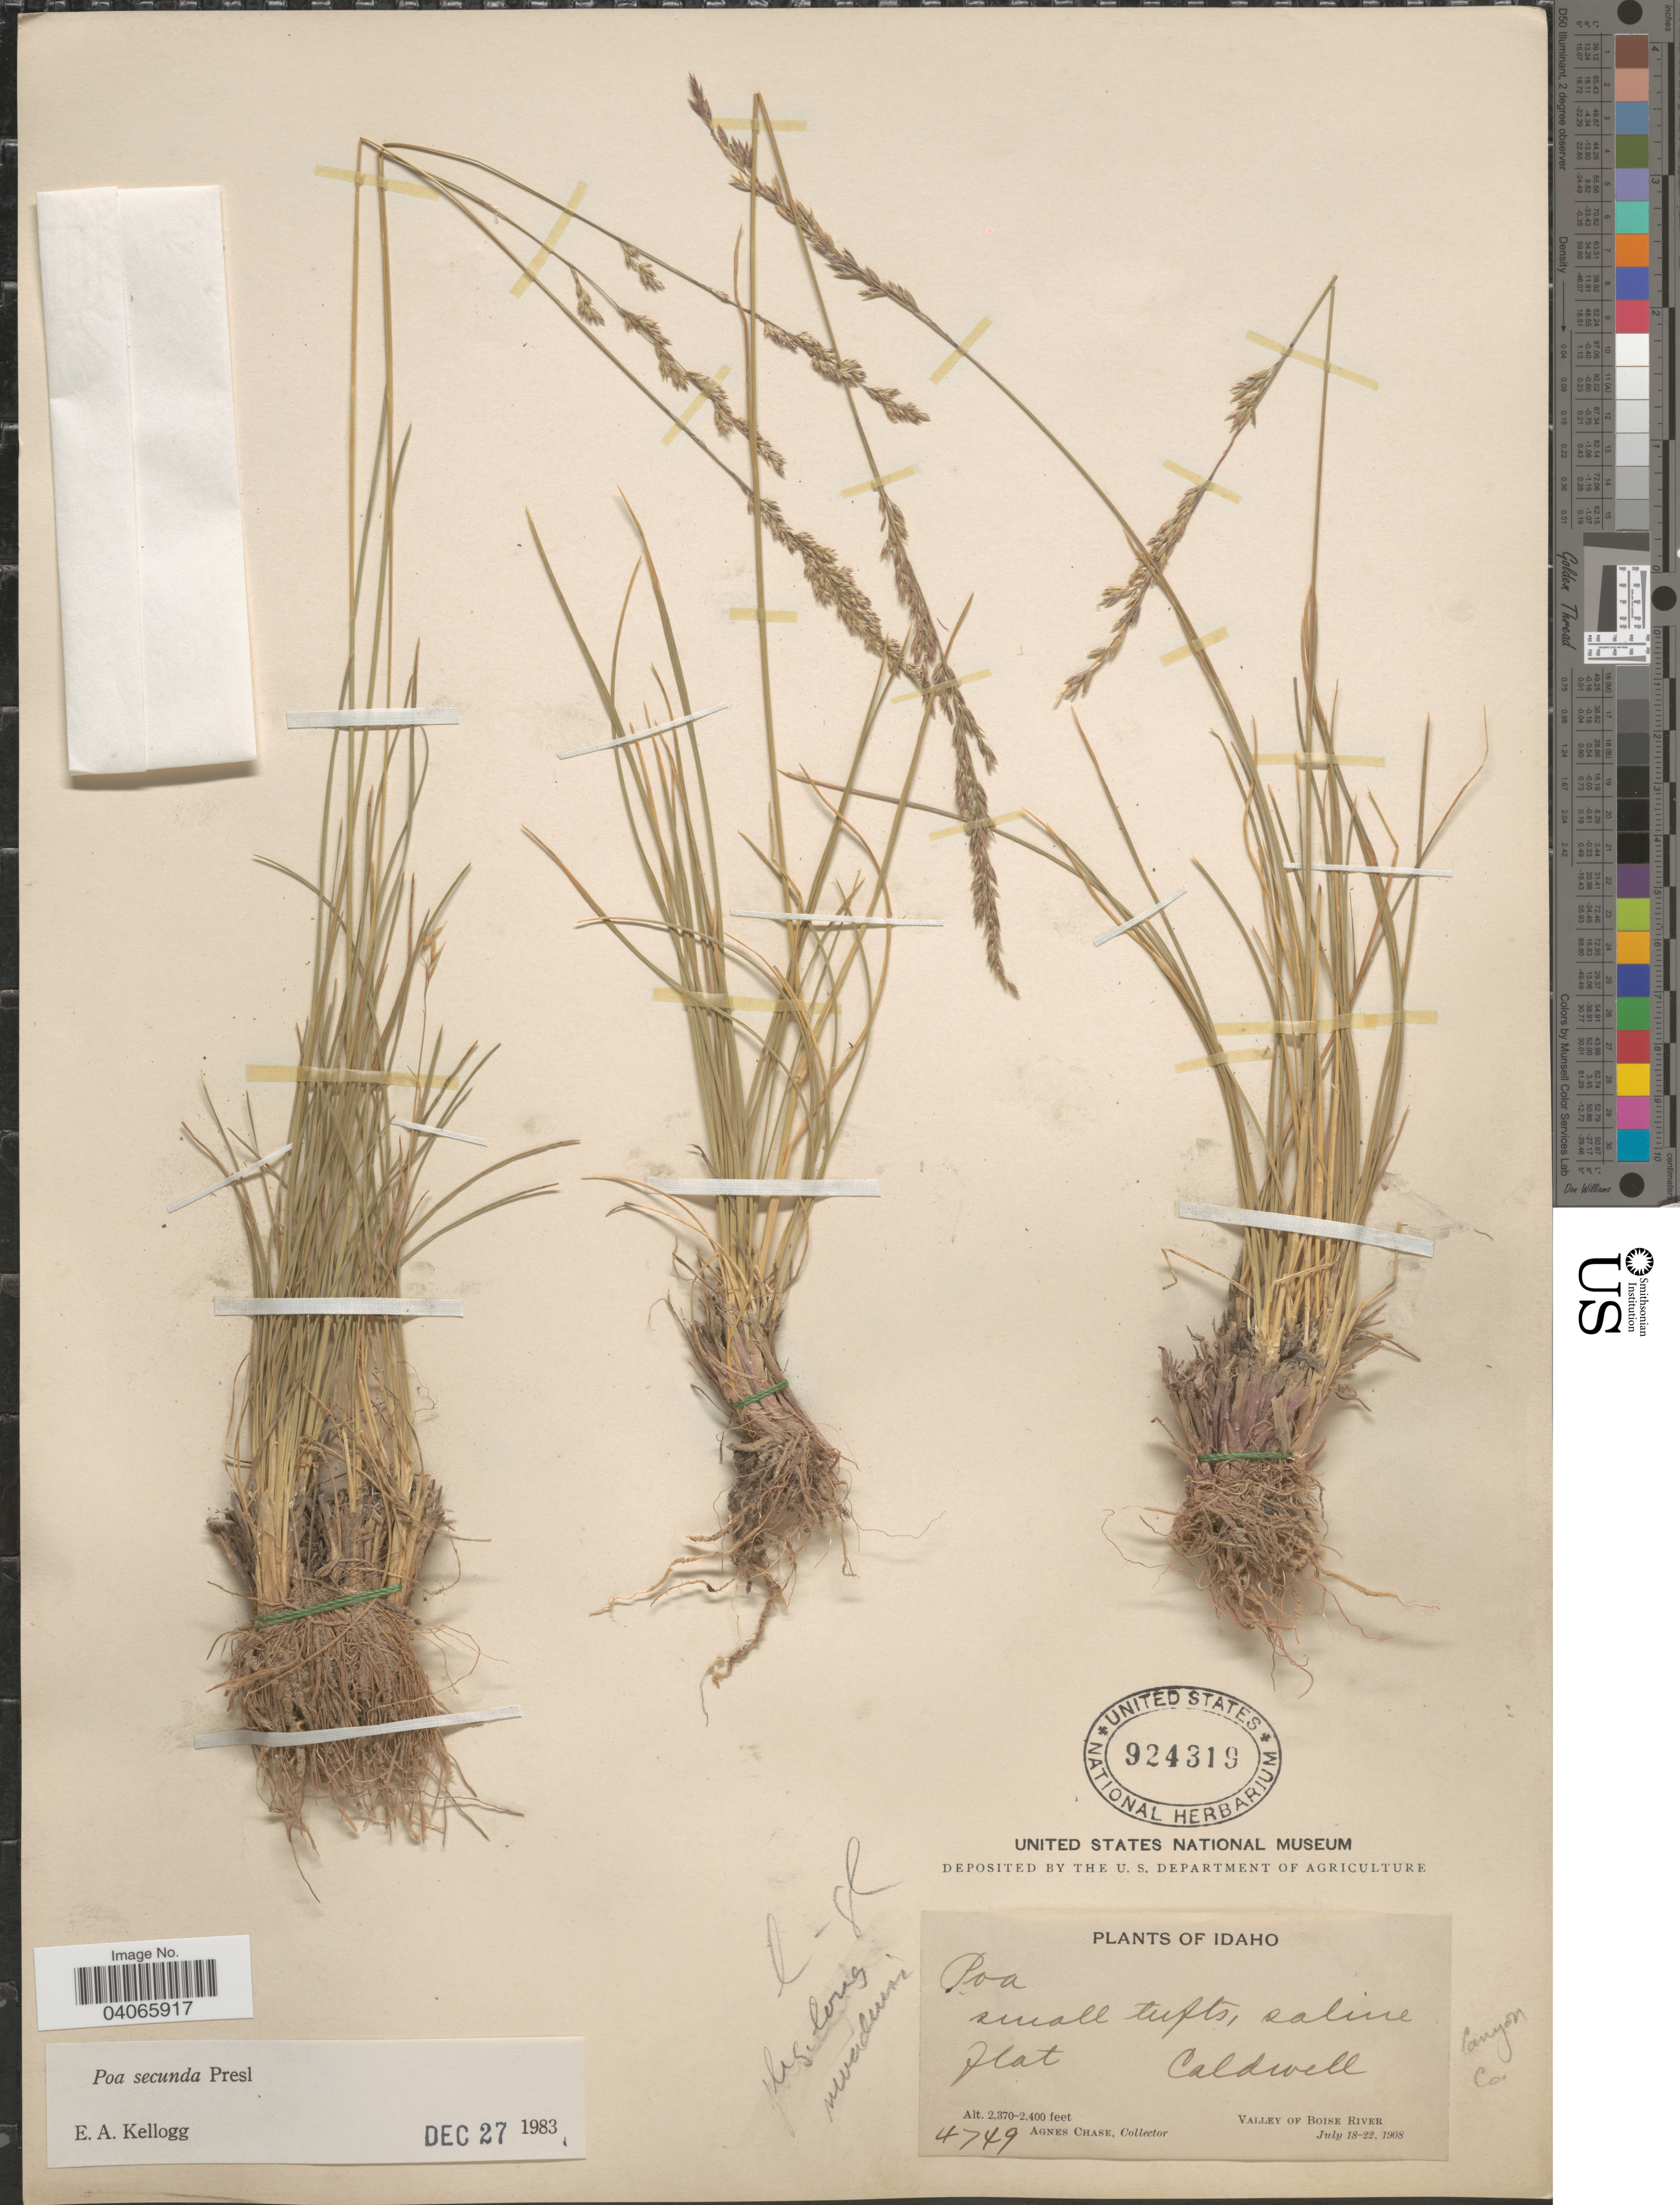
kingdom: Plantae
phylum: Tracheophyta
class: Liliopsida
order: Poales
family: Poaceae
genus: Poa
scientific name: Poa secunda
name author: J. Presl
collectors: A. Chase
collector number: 4749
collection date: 1908-07-18/1908-07-22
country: United States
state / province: Idaho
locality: Caldwell. Valley of Boise River. Canyon Co.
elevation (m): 722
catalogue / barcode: US 924319